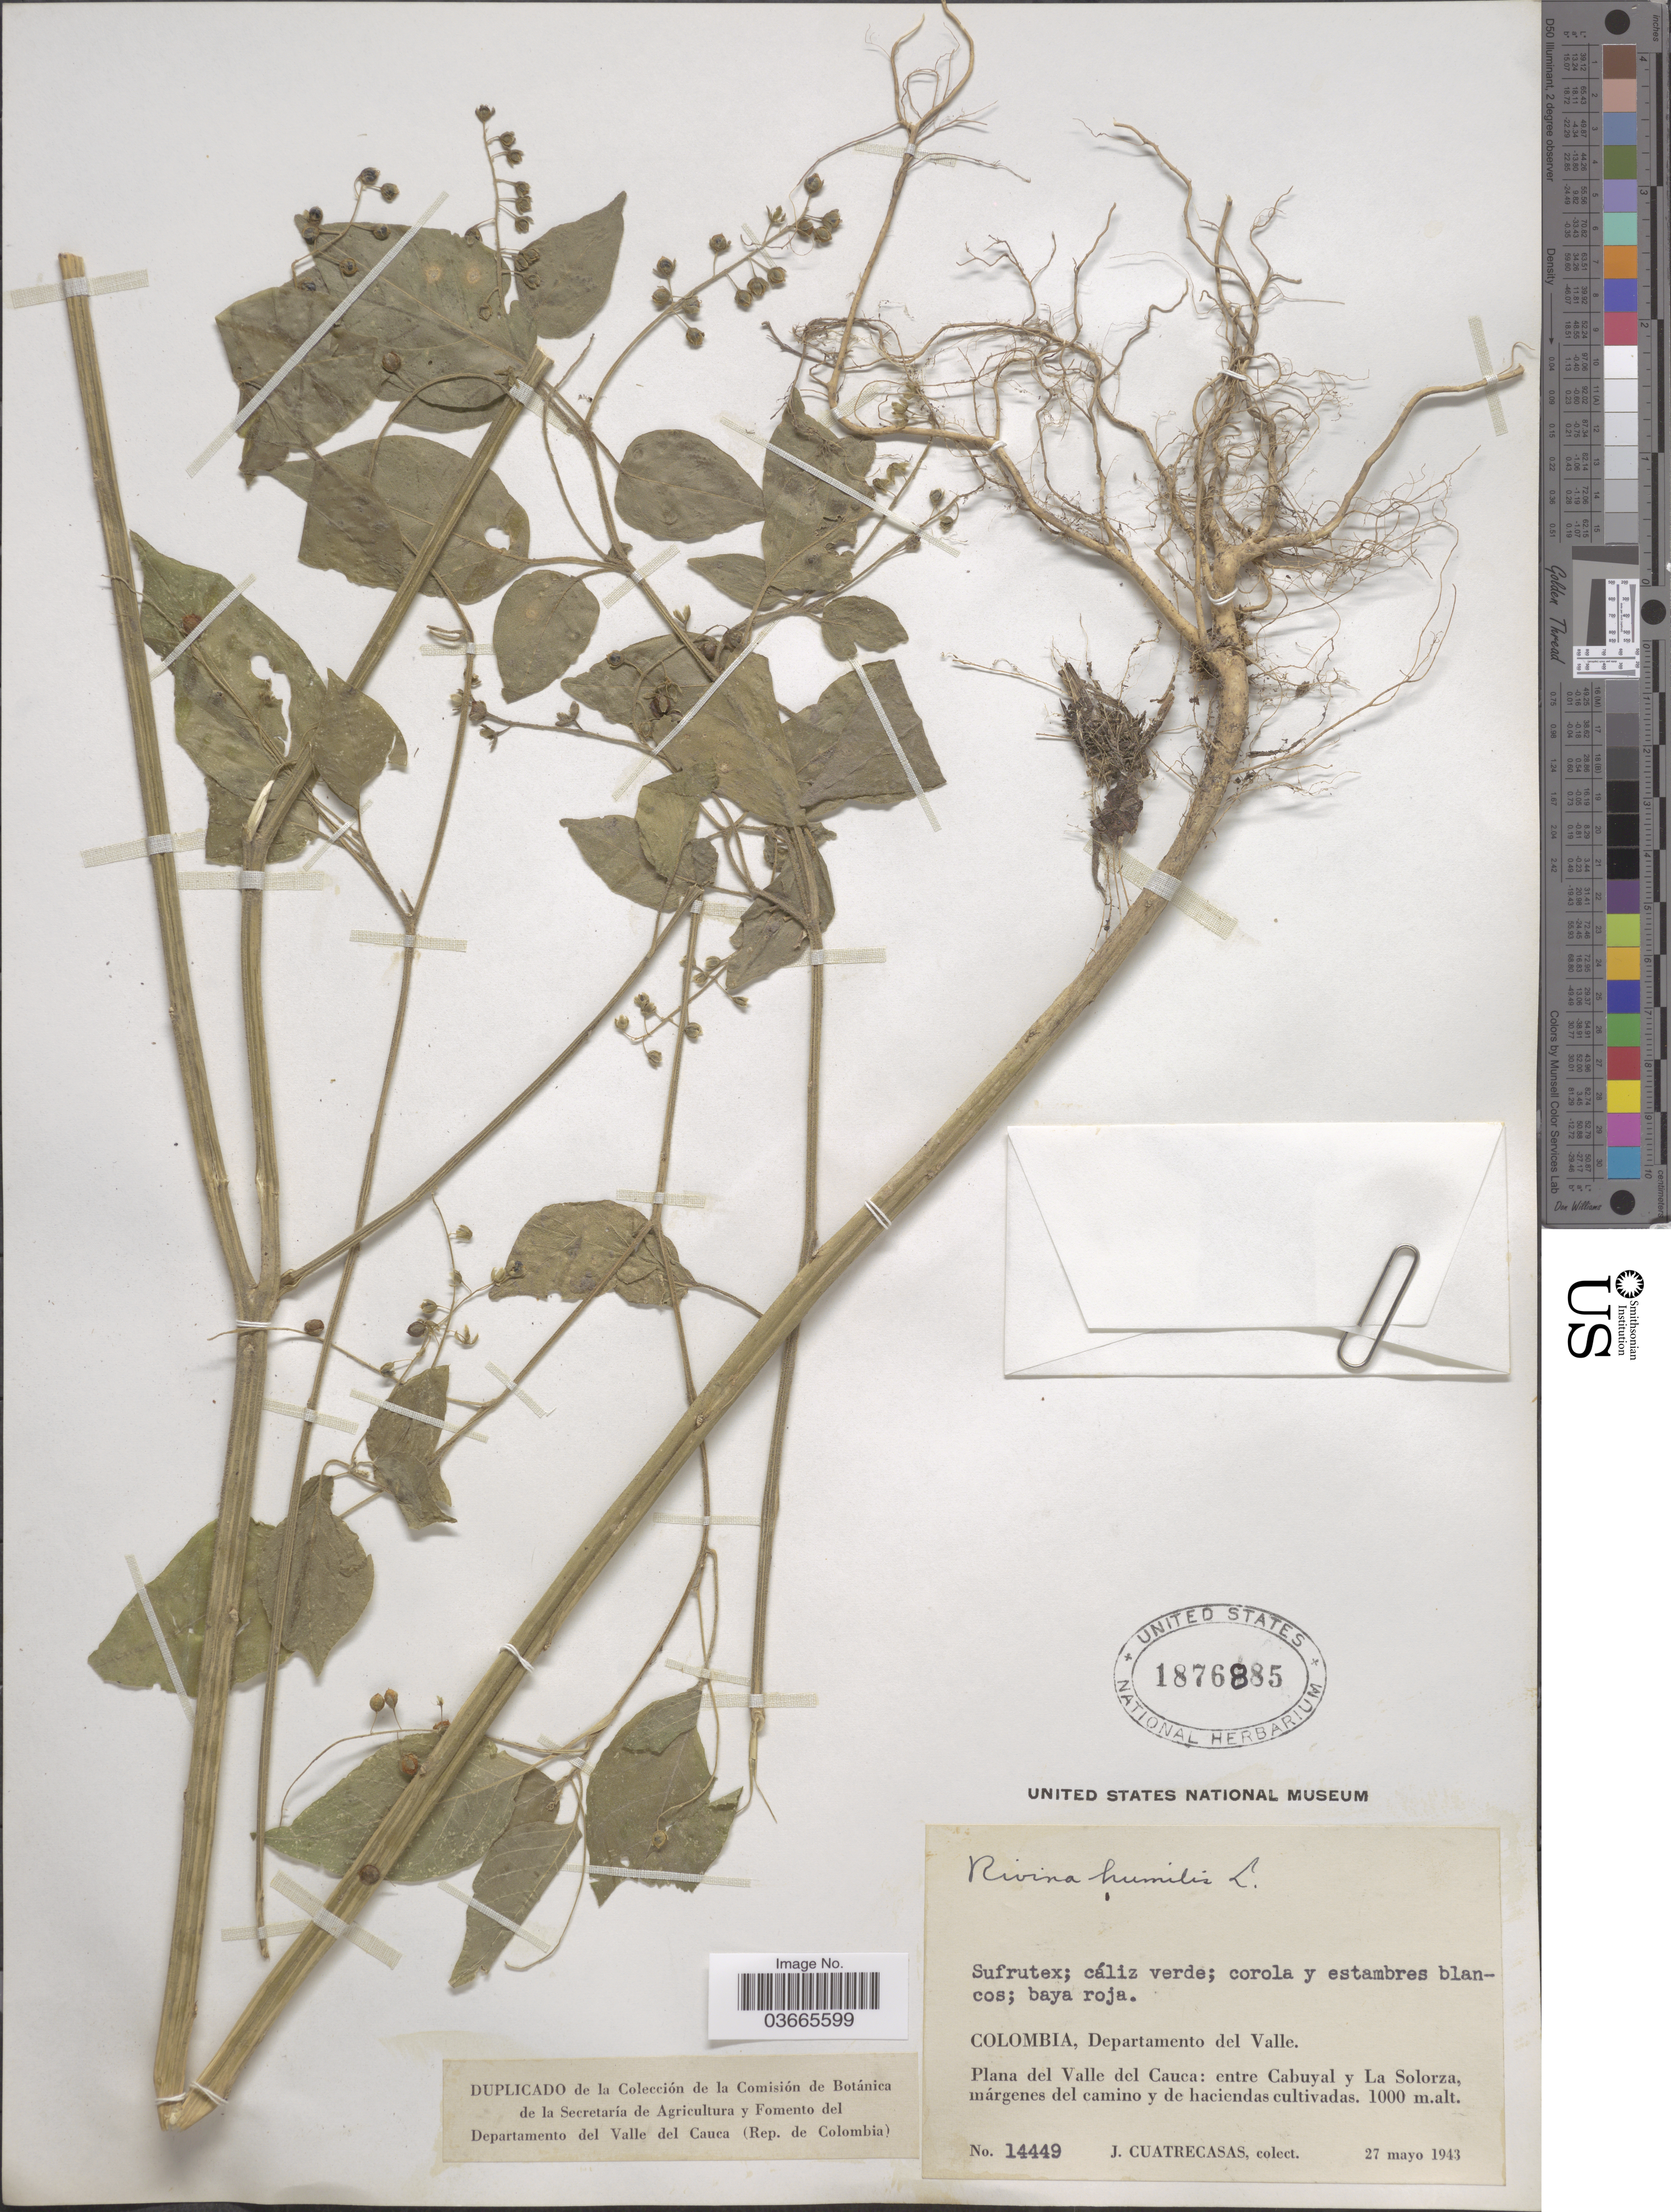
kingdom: Plantae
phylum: Tracheophyta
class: Magnoliopsida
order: Caryophyllales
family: Phytolaccaceae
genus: Rivina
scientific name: Rivina humilis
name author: L.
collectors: J. Cuatrecasas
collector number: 14449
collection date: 1943-05-27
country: Colombia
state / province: Valle del Cauca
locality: Departamento del Valle. Plana del Valle del Cauca: entre Cabuyal y La Solorza.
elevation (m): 1000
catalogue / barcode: US 1876885